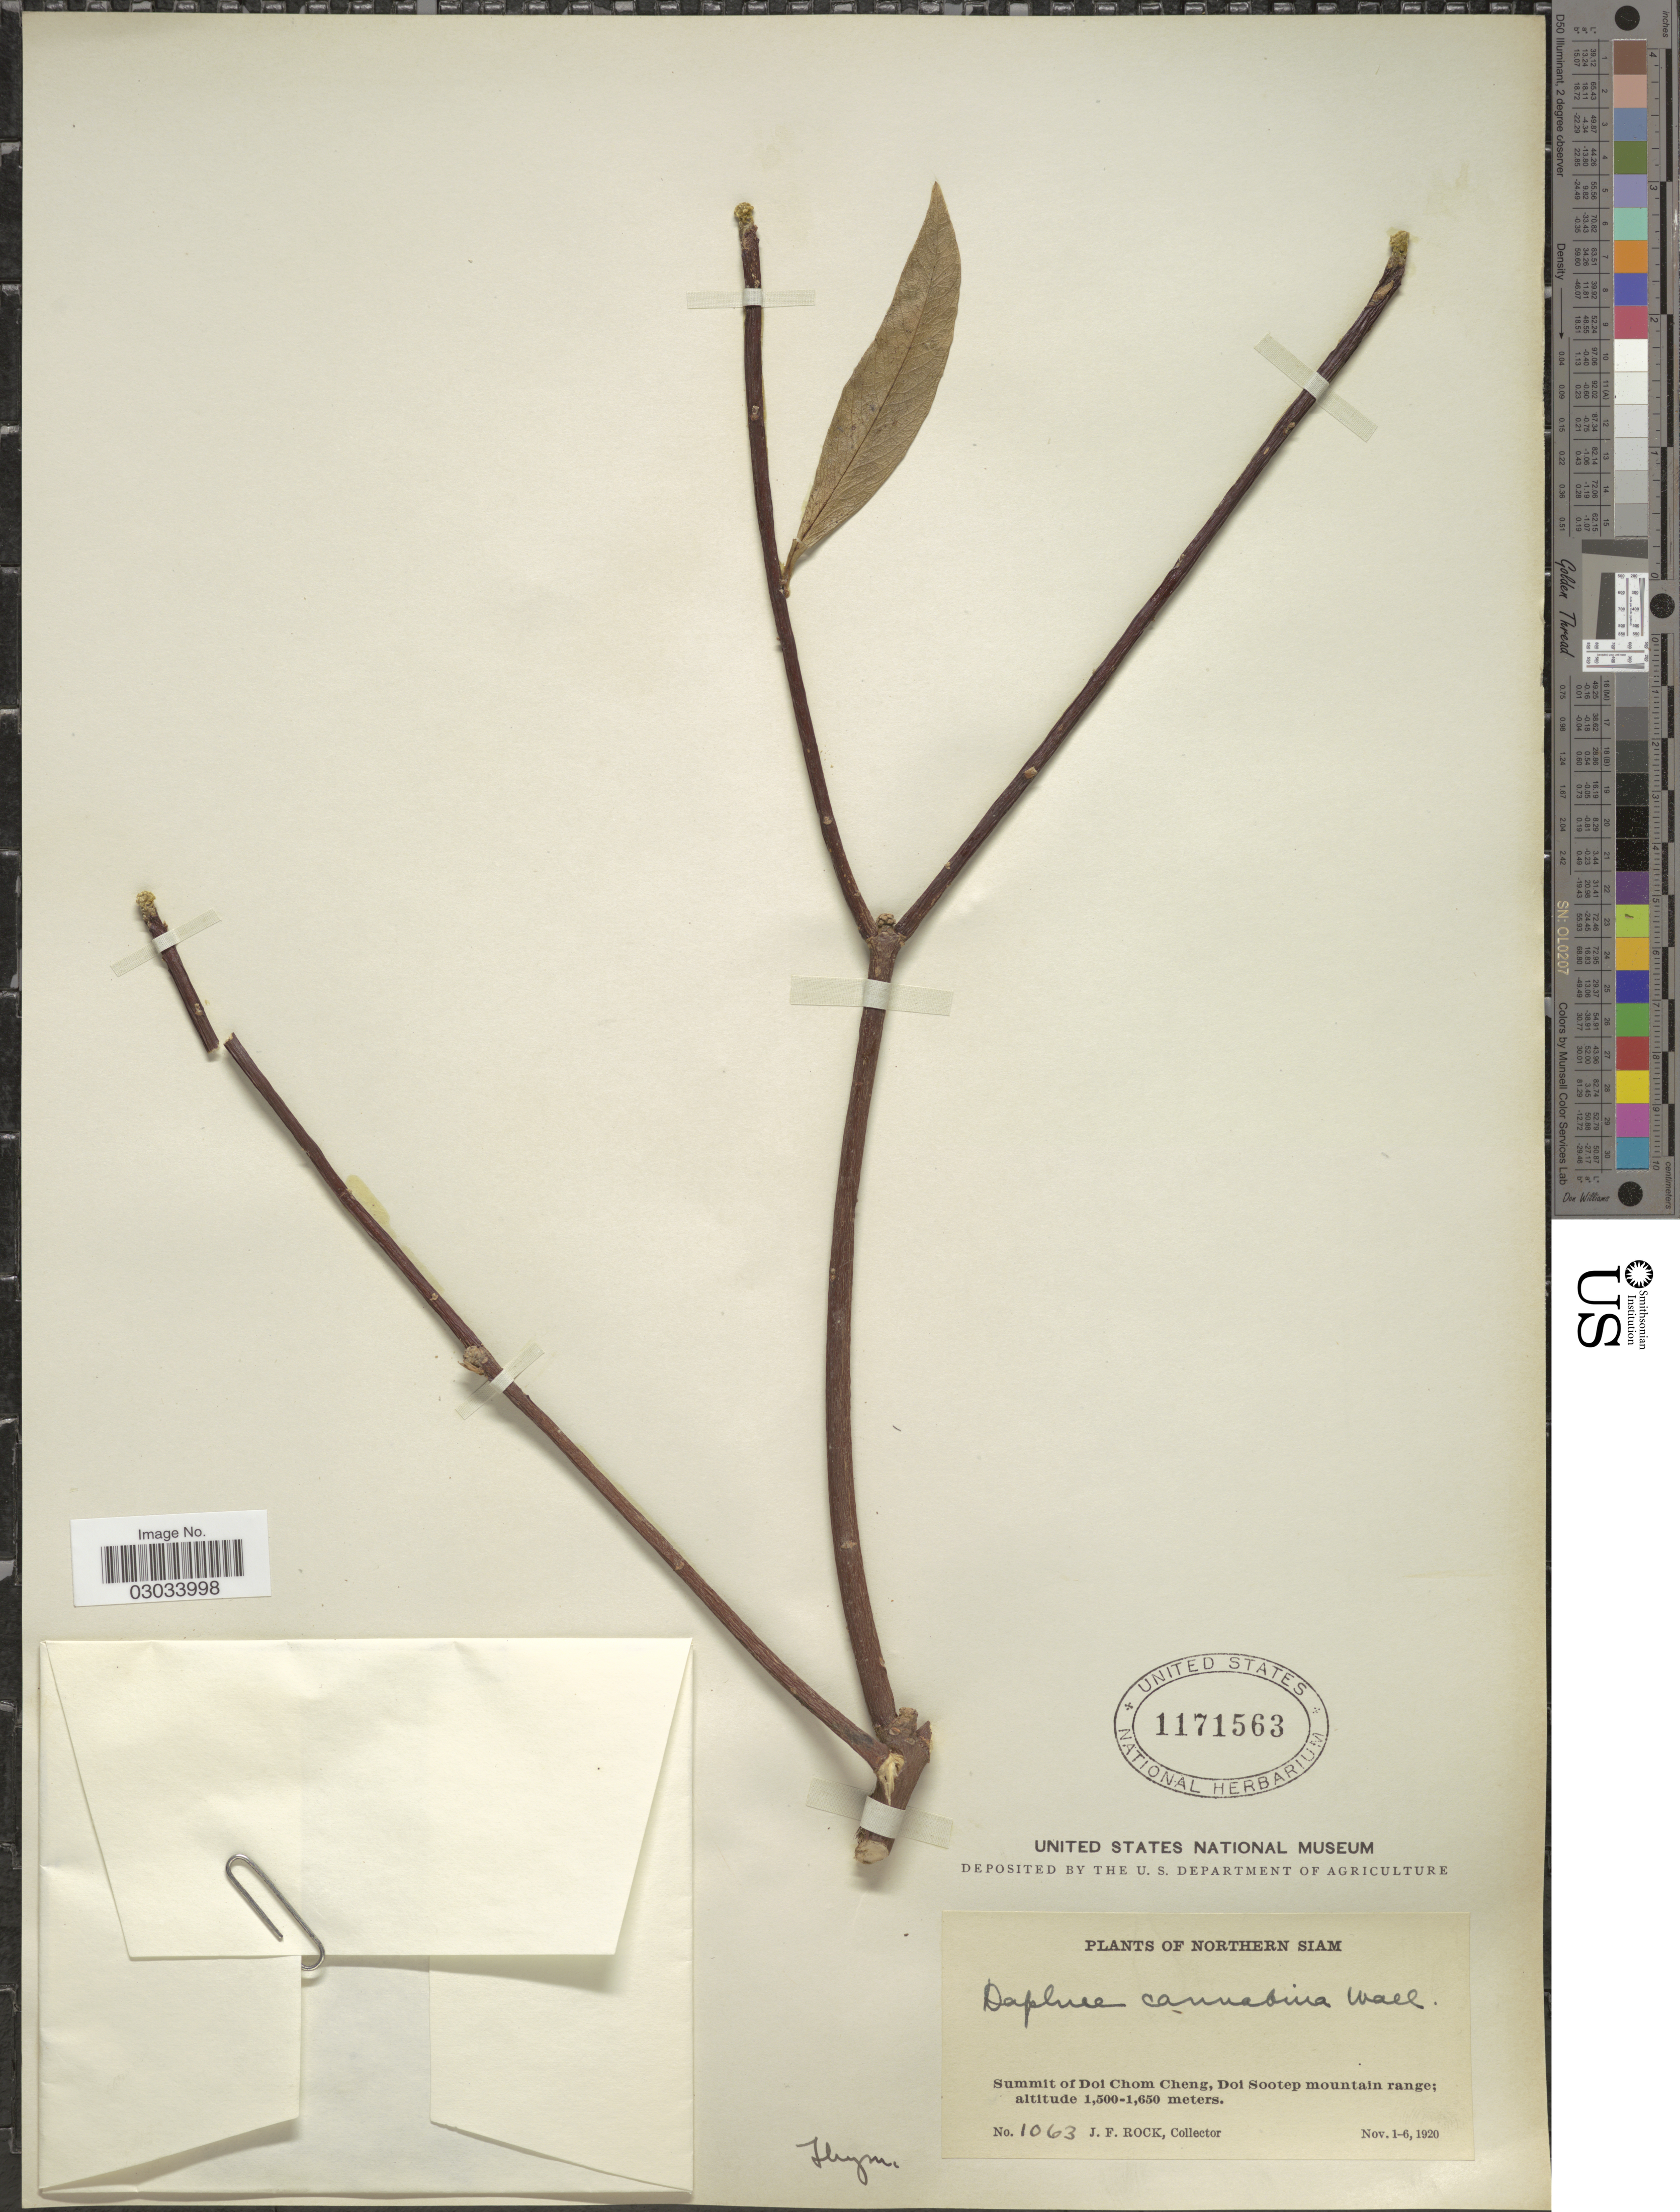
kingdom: Plantae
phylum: Tracheophyta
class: Magnoliopsida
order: Malvales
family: Thymelaeaceae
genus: Daphne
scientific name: Daphne papyracea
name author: Wall. ex Steud.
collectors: J. Rock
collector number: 1063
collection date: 1920-11-01/1920-11-06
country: Thailand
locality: Northern Siam. Summit of Doi Chom Cheng, Doi Sootep mountain range.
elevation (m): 1500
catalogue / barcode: US 1171563